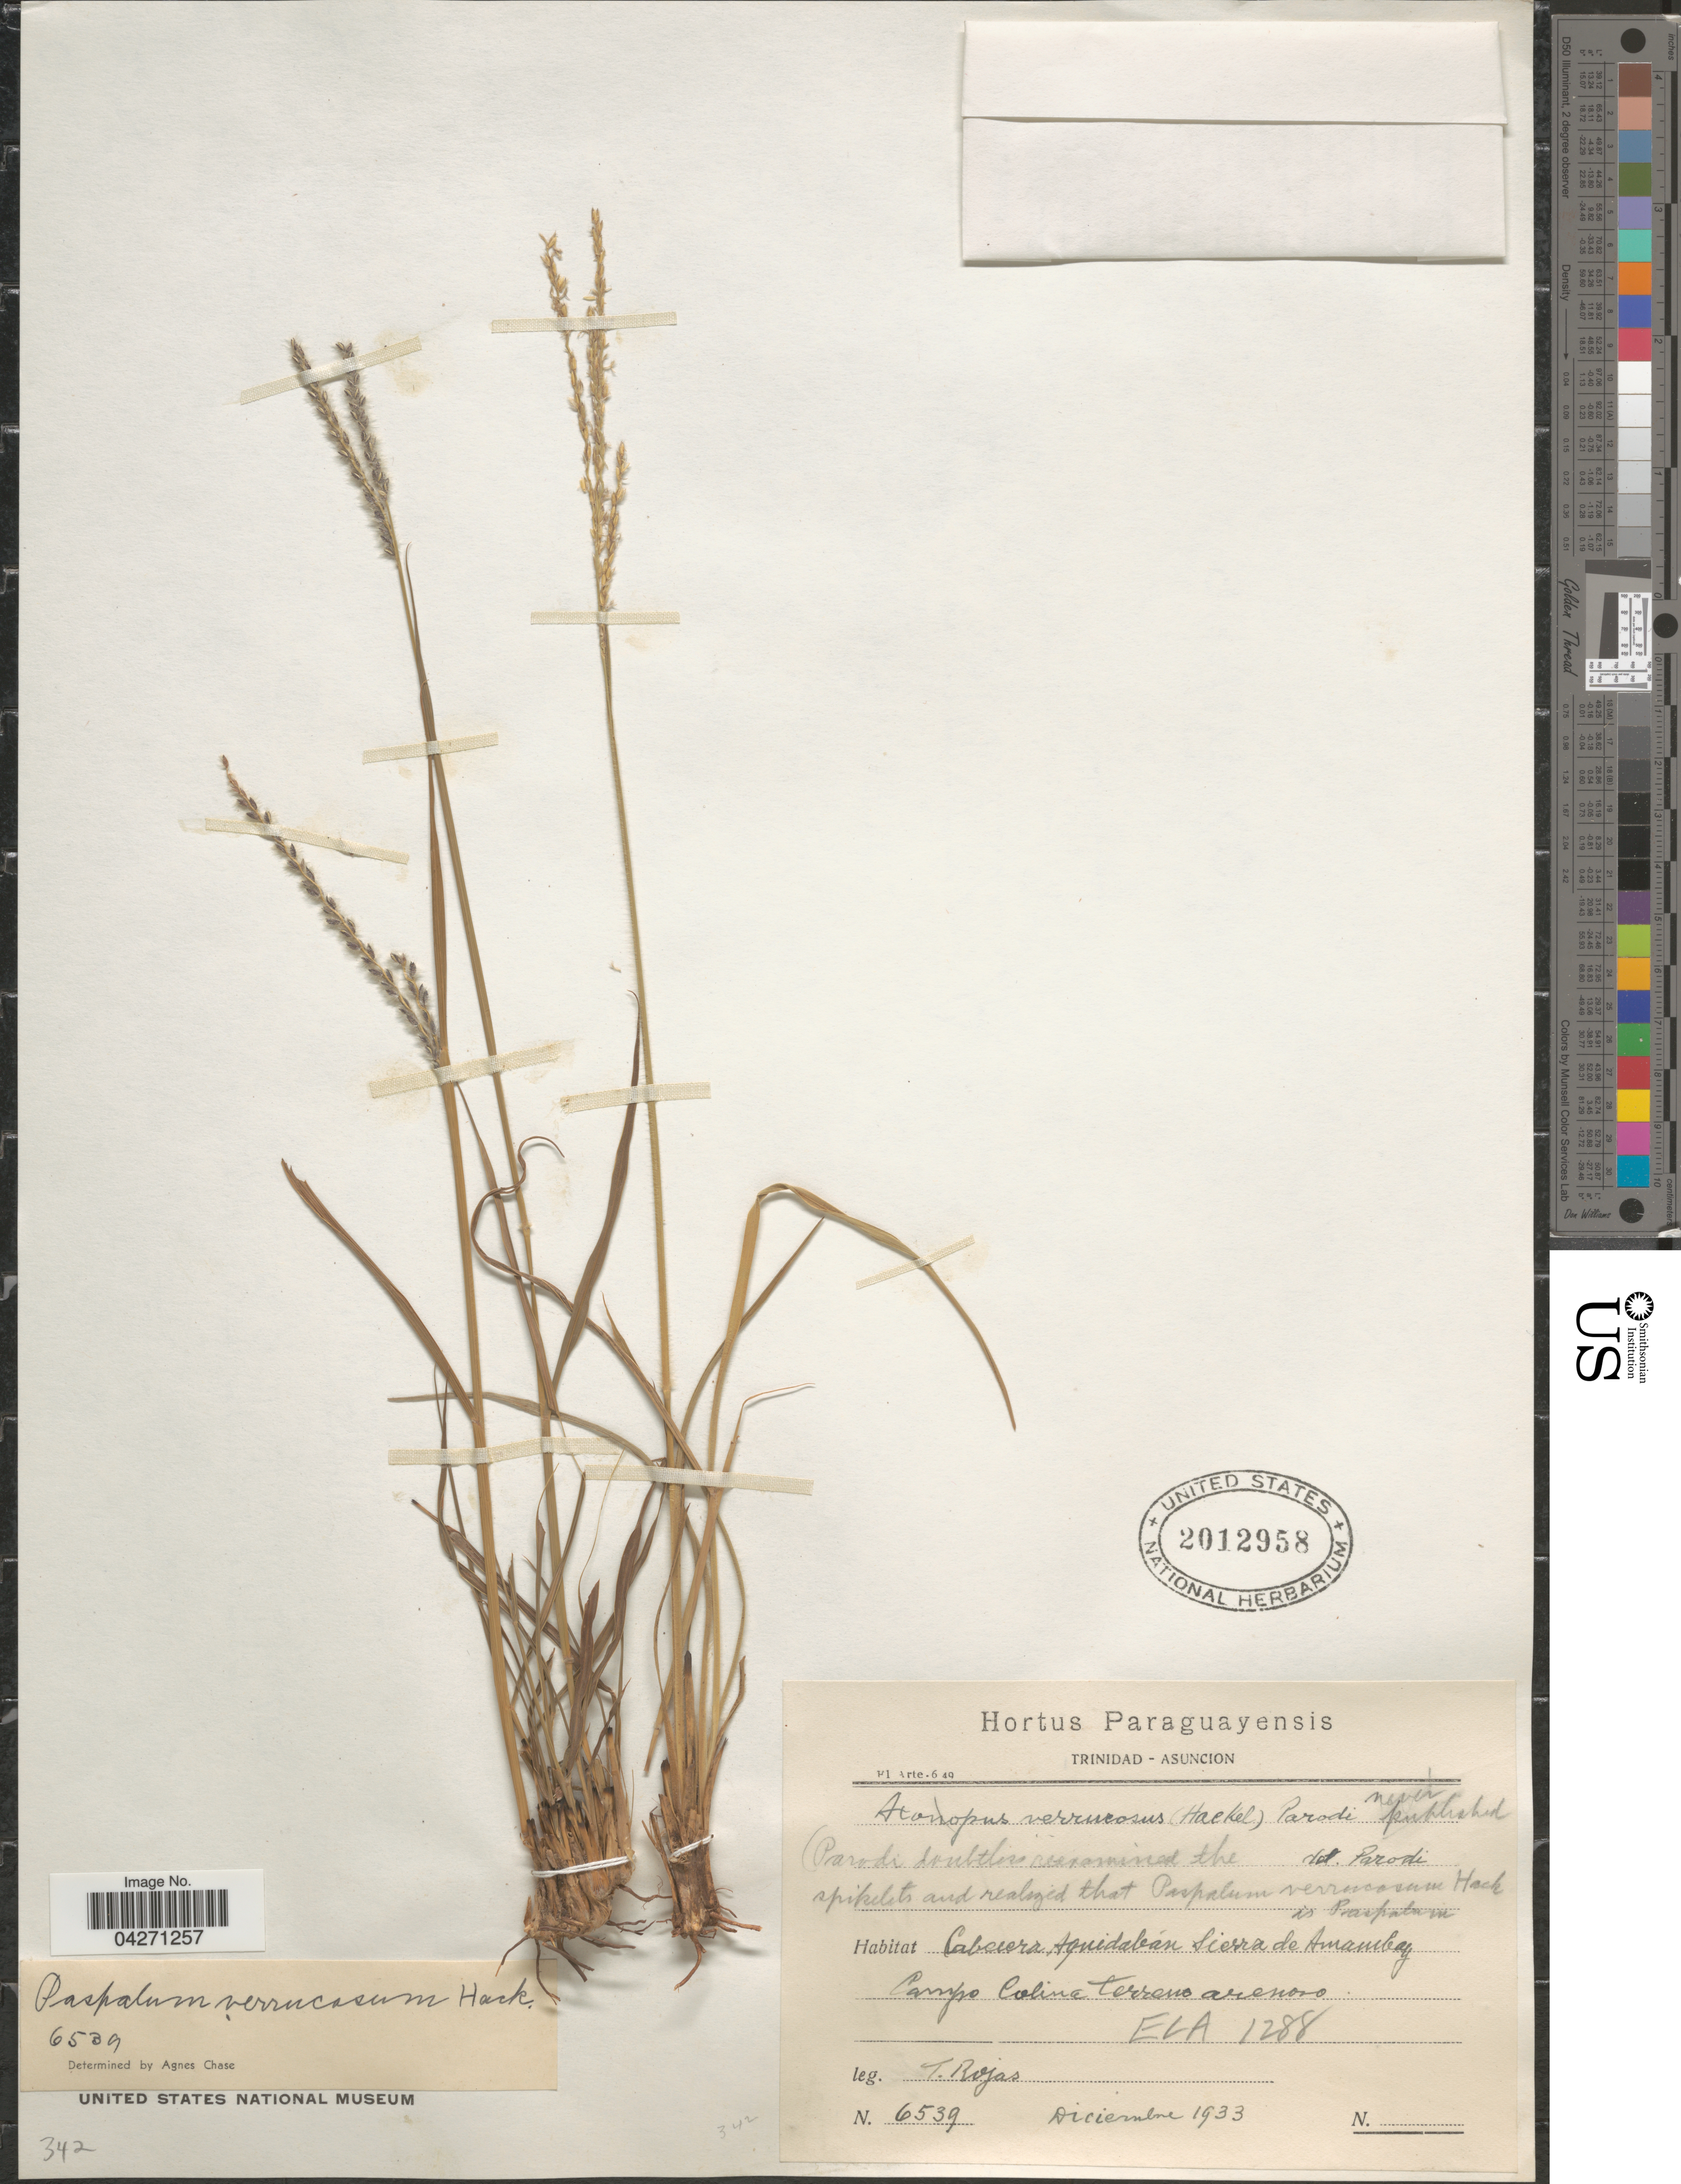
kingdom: Plantae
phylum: Tracheophyta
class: Liliopsida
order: Poales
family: Poaceae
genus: Paspalum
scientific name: Paspalum lachneum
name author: Nees ex Steud.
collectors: T. Rojas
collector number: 6539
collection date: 1933-12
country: Paraguay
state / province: Amambay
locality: Paraguayensis. Cabecera Aquidabán Sierra de Amambay. Campo Colina terreno arenoso. ELA 1288 [unsure placement].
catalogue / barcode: US 2012958